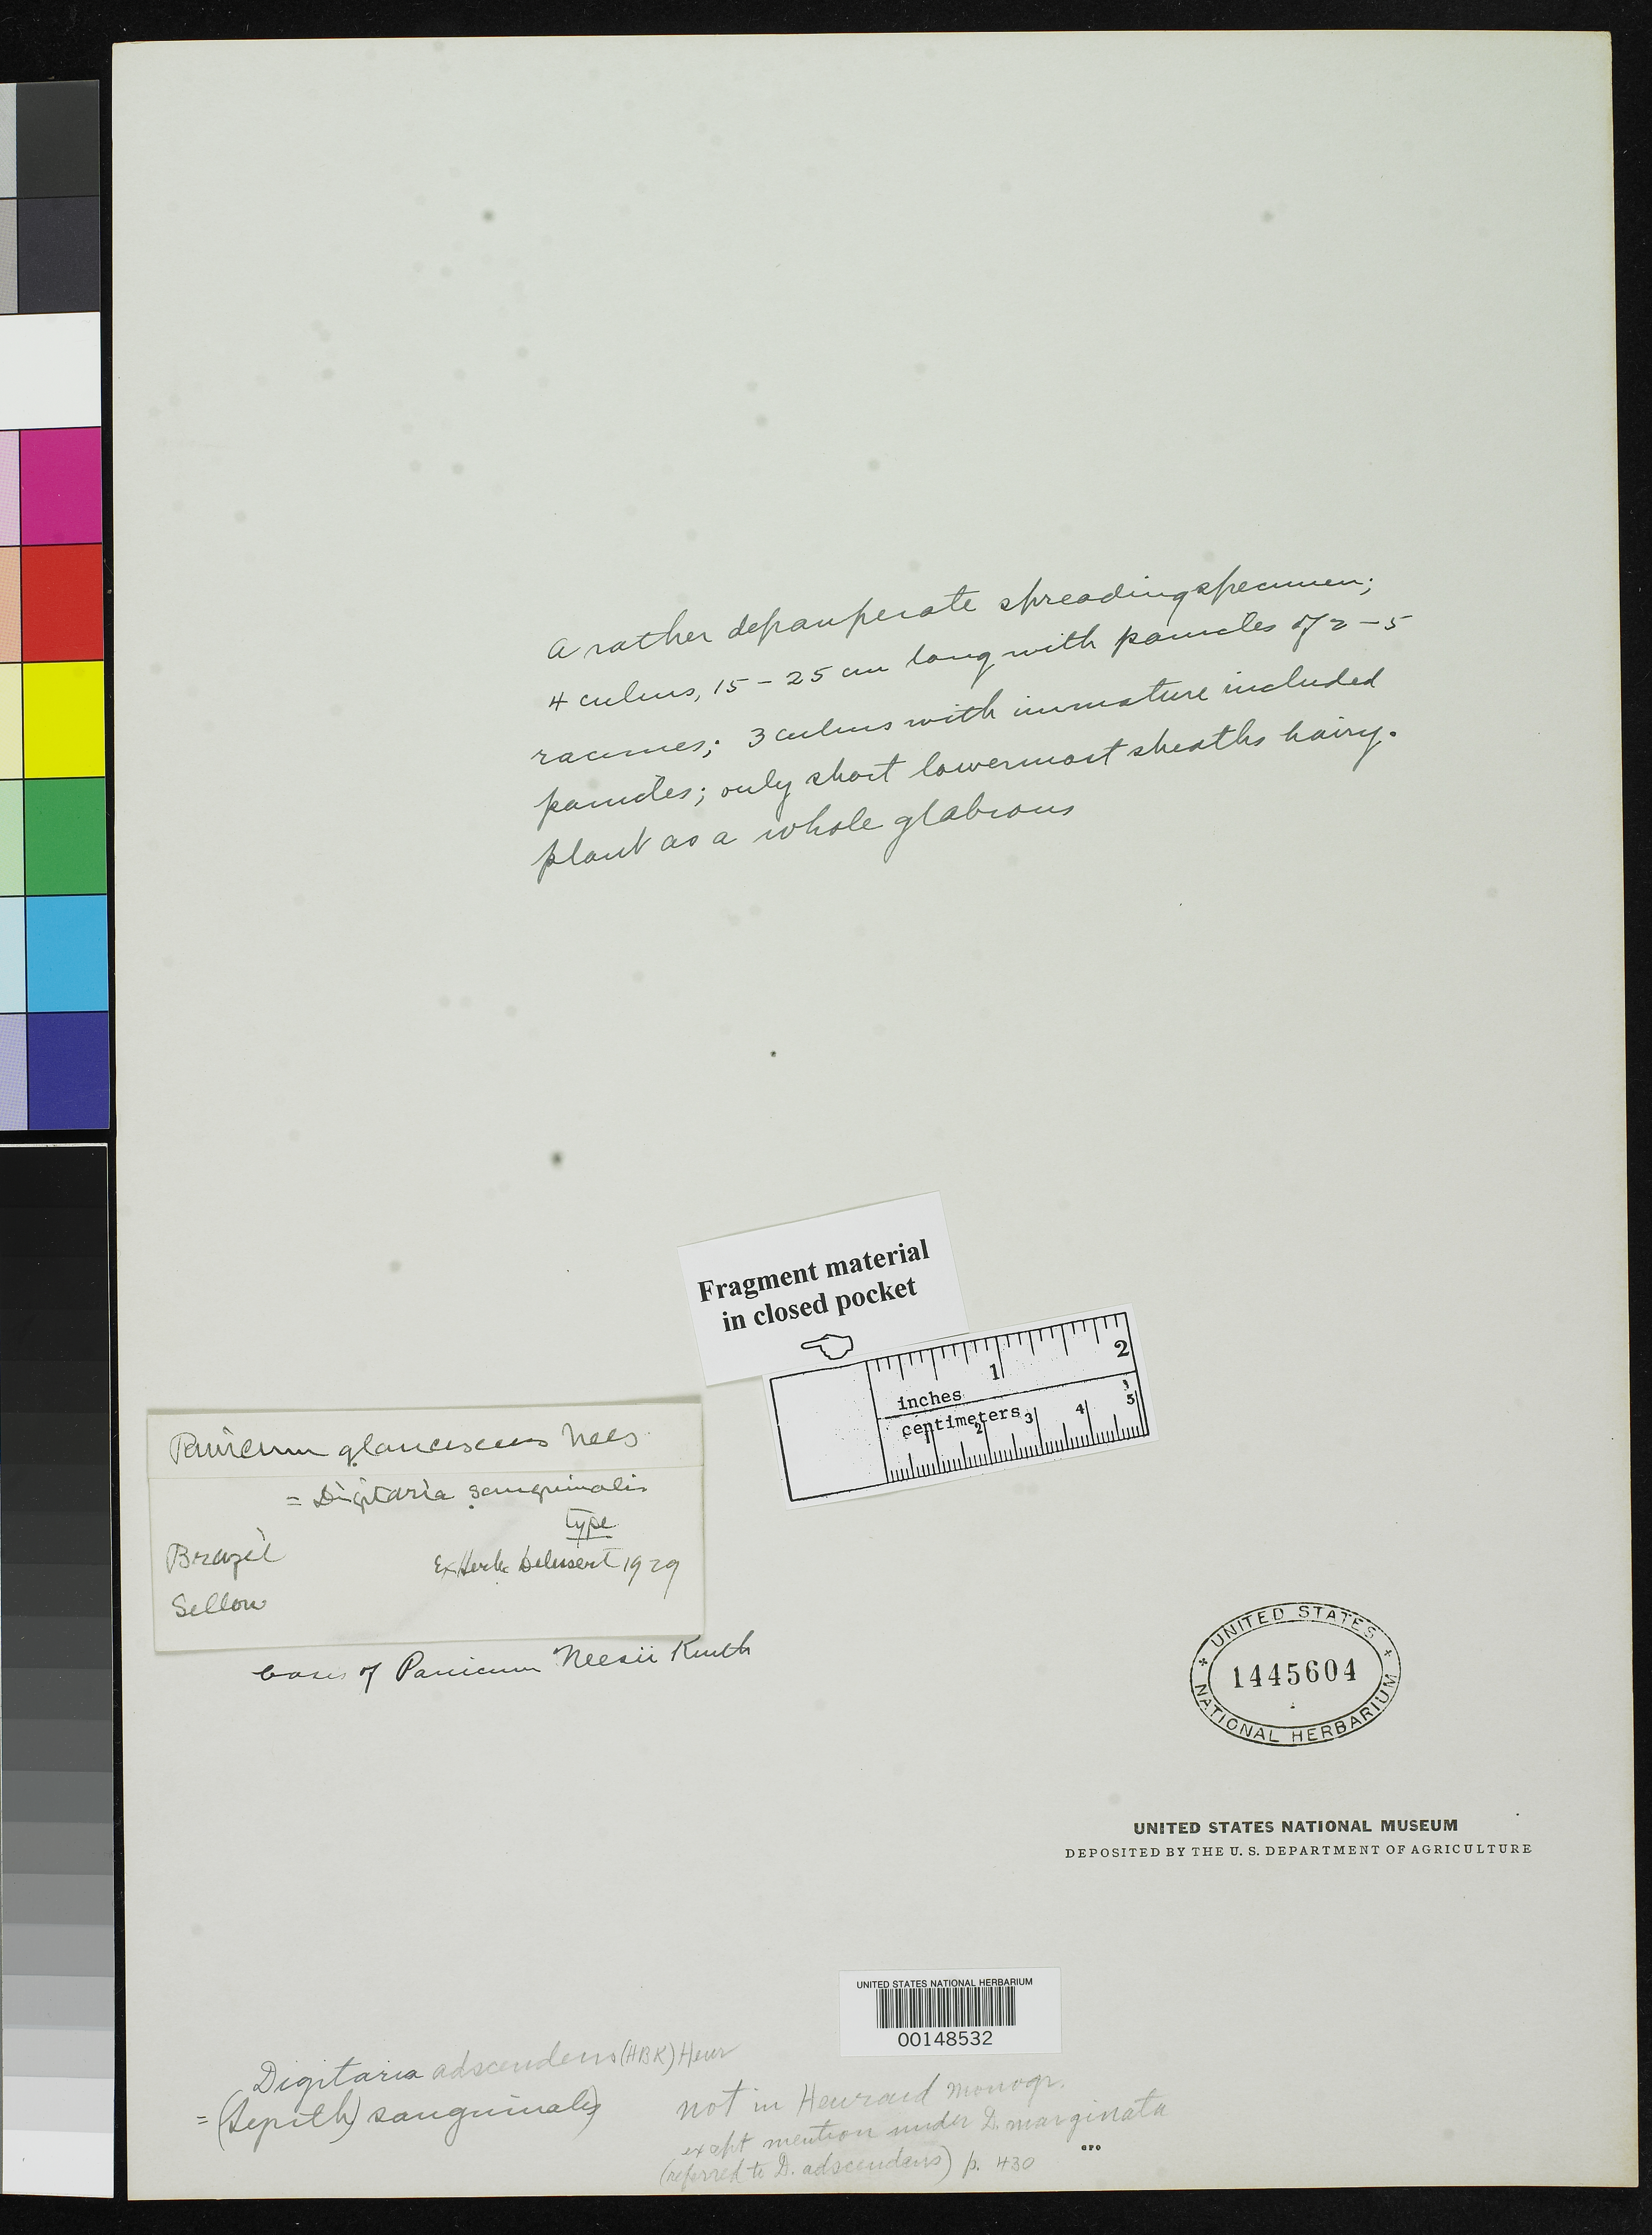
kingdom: Plantae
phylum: Tracheophyta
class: Liliopsida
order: Poales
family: Poaceae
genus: Panicum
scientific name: Panicum glaucescens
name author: Nees in Mart.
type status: Type Fragment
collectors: F. Sellow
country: Brazil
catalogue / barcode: US 1445604